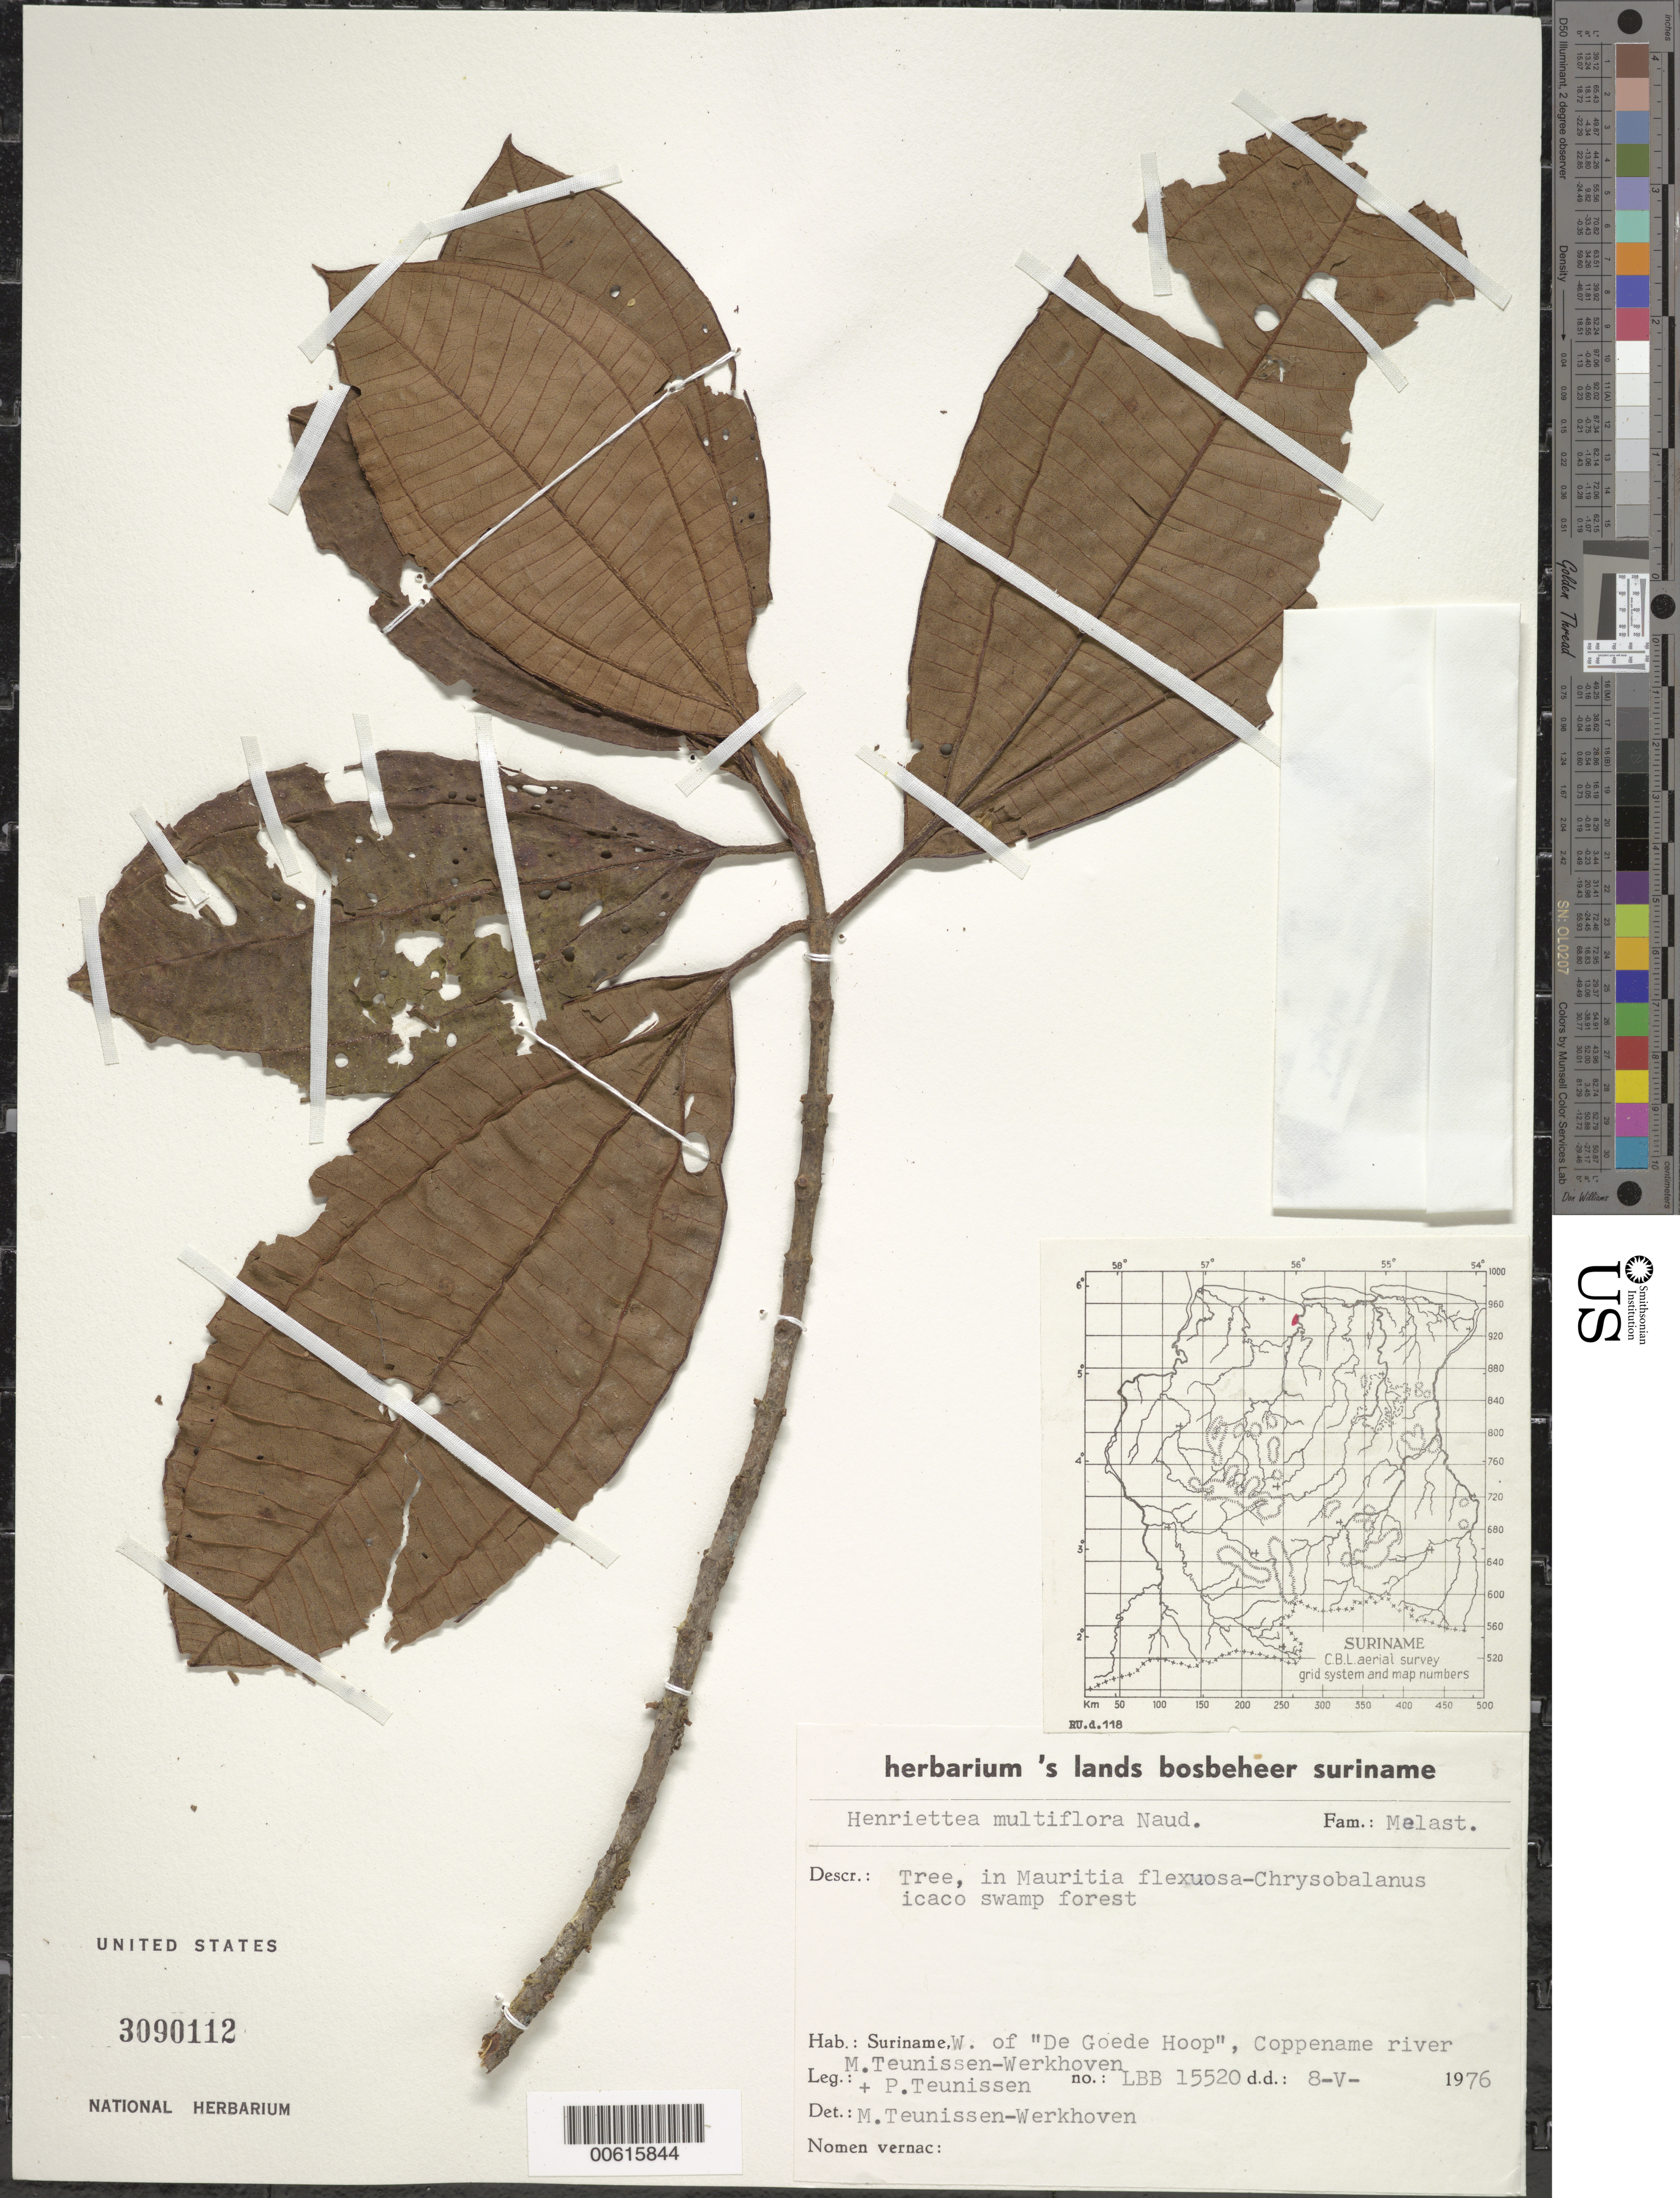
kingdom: Plantae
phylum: Tracheophyta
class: Magnoliopsida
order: Myrtales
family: Melastomataceae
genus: Henriettea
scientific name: Henriettea multiflora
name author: Naudin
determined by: Teunissen-werkhoven, M.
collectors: P. Teunissen & M. Teunissen-werkhoven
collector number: LBB 15520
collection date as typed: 8-May-76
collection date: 1976-05-08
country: Suriname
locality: Coppename R., W of 'De Goede Hoop'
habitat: Mauritia flexuosa-Chrysobalanus icaco swamp forest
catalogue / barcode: US 3090112